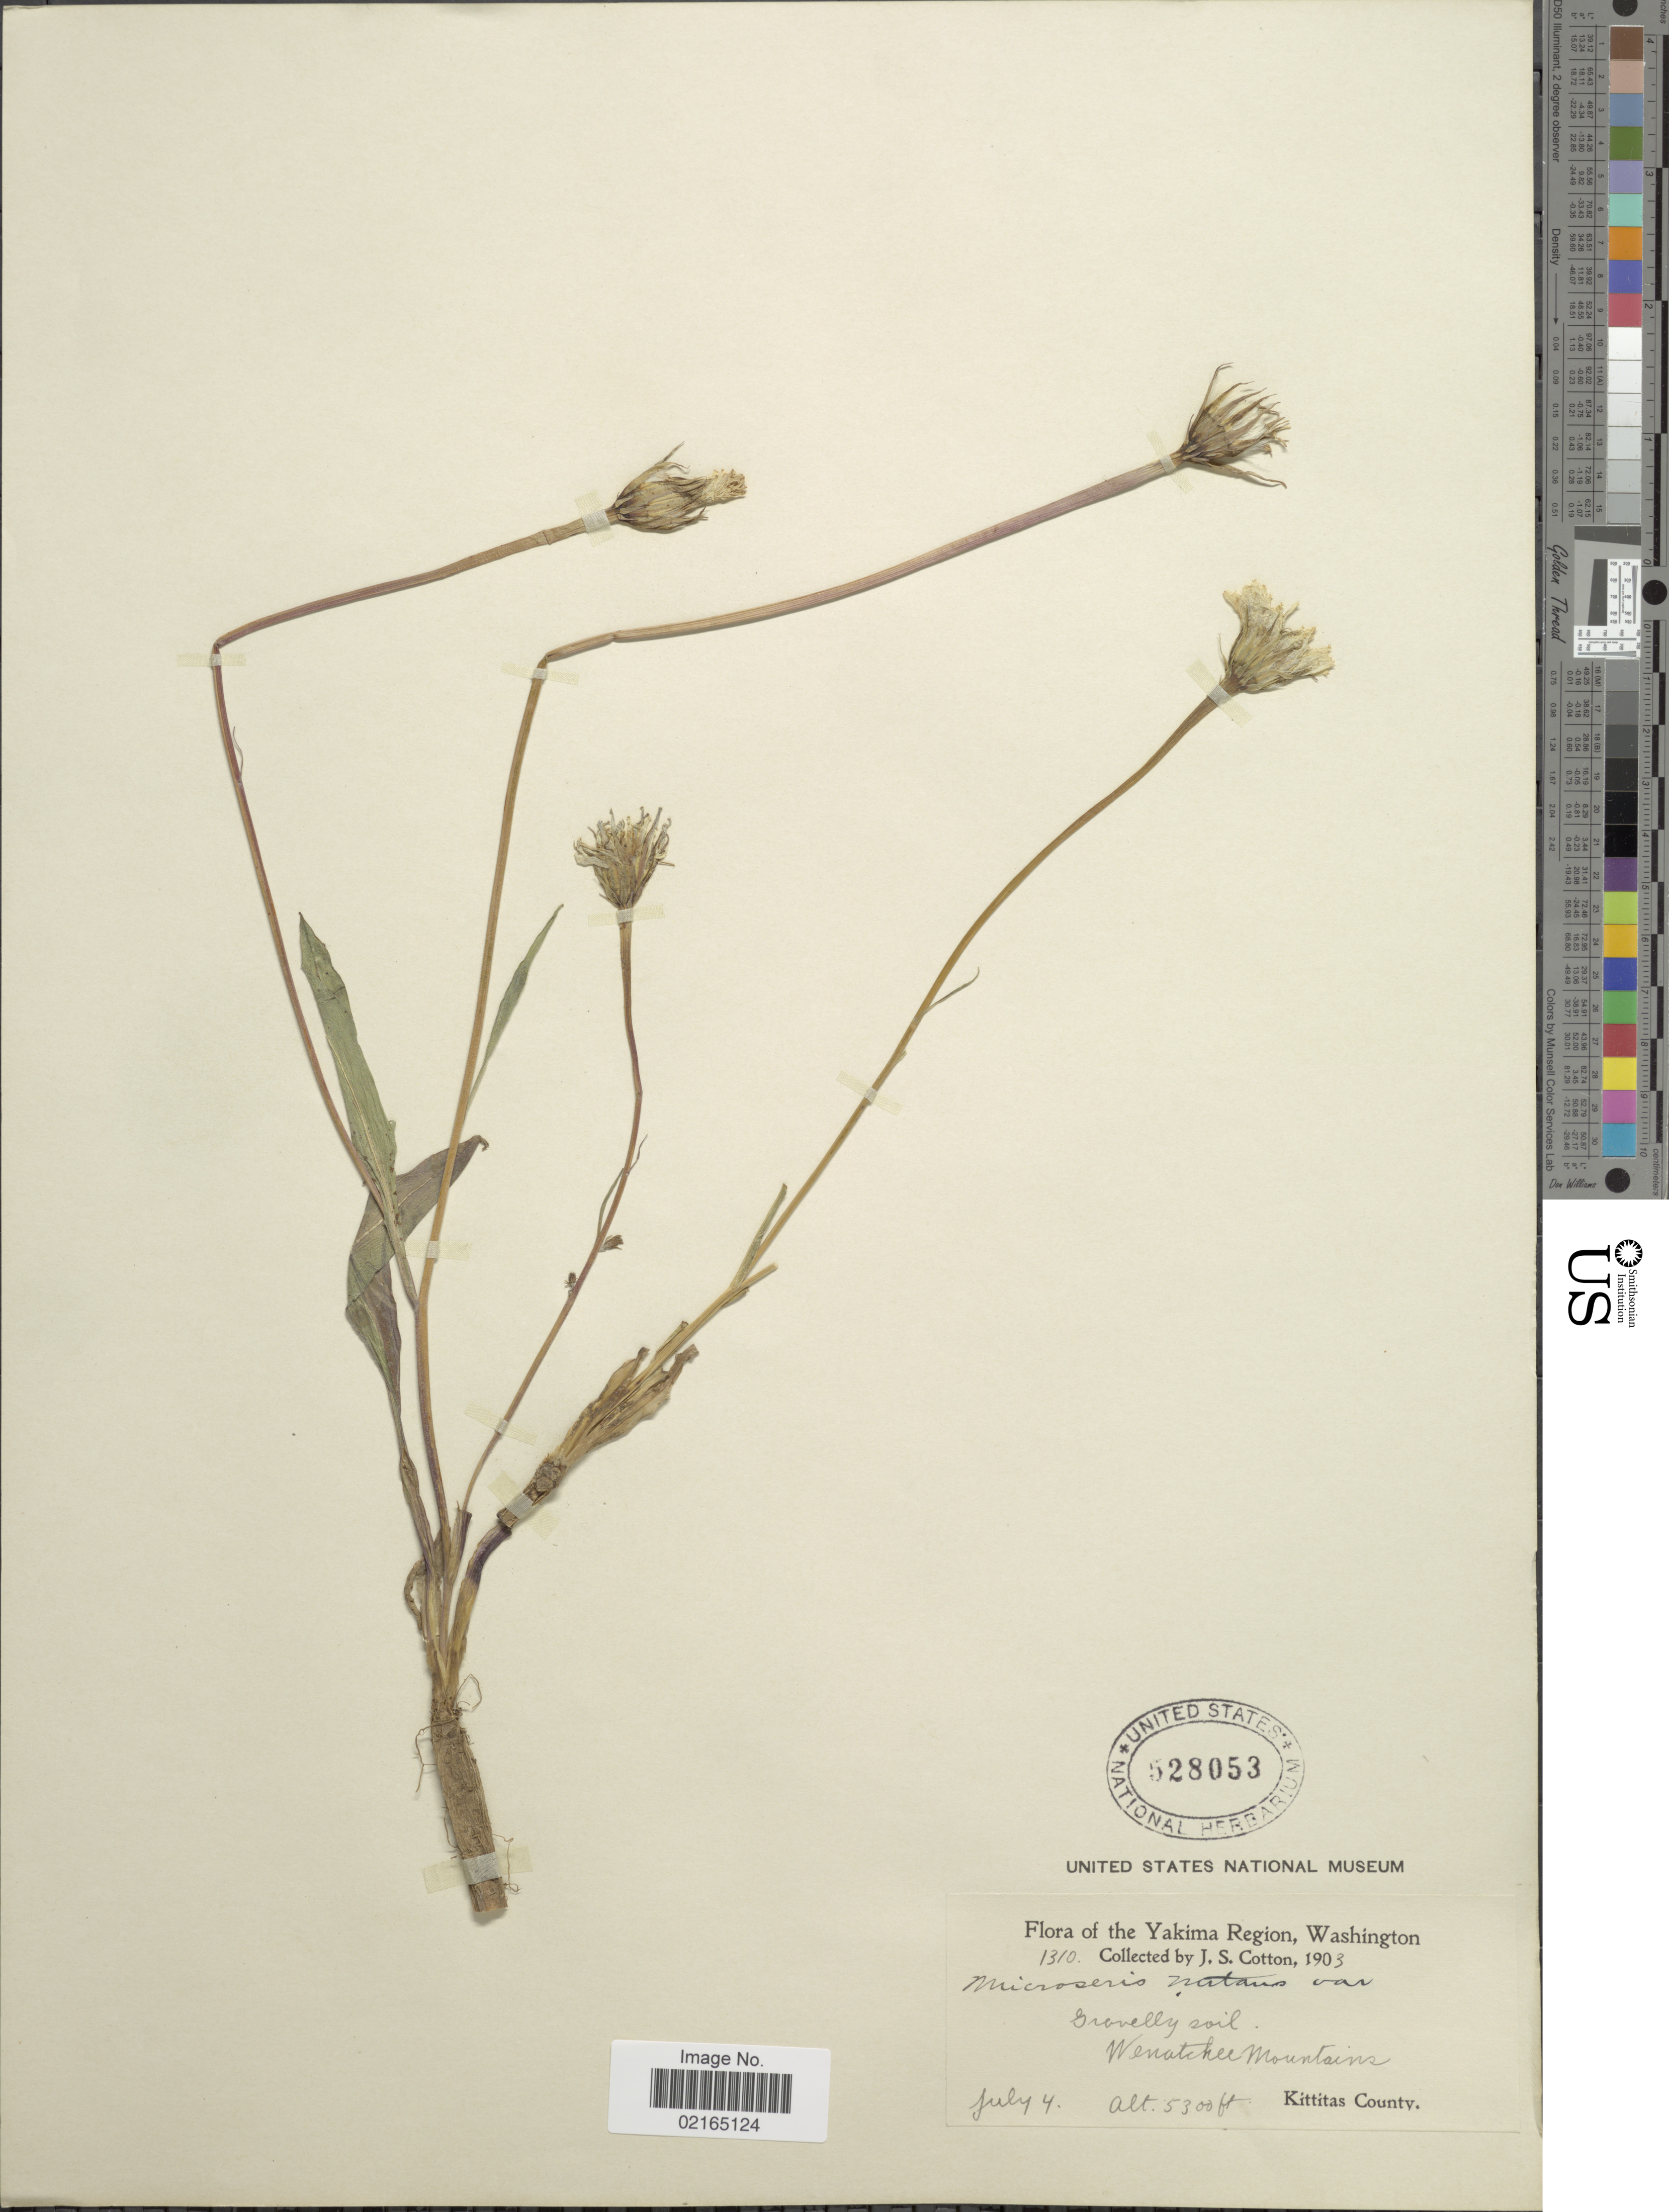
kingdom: Plantae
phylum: Tracheophyta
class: Magnoliopsida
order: Asterales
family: Asteraceae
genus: Microseris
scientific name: Microseris nutans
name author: (Hook.) Sch. Bip.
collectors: J. S. Cotton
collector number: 1310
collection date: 1903-07-04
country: United States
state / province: Washington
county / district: Kittitas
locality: Yakima Region, Wenatchee Mountain, Kittitas County.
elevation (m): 1615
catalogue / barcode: US 528053